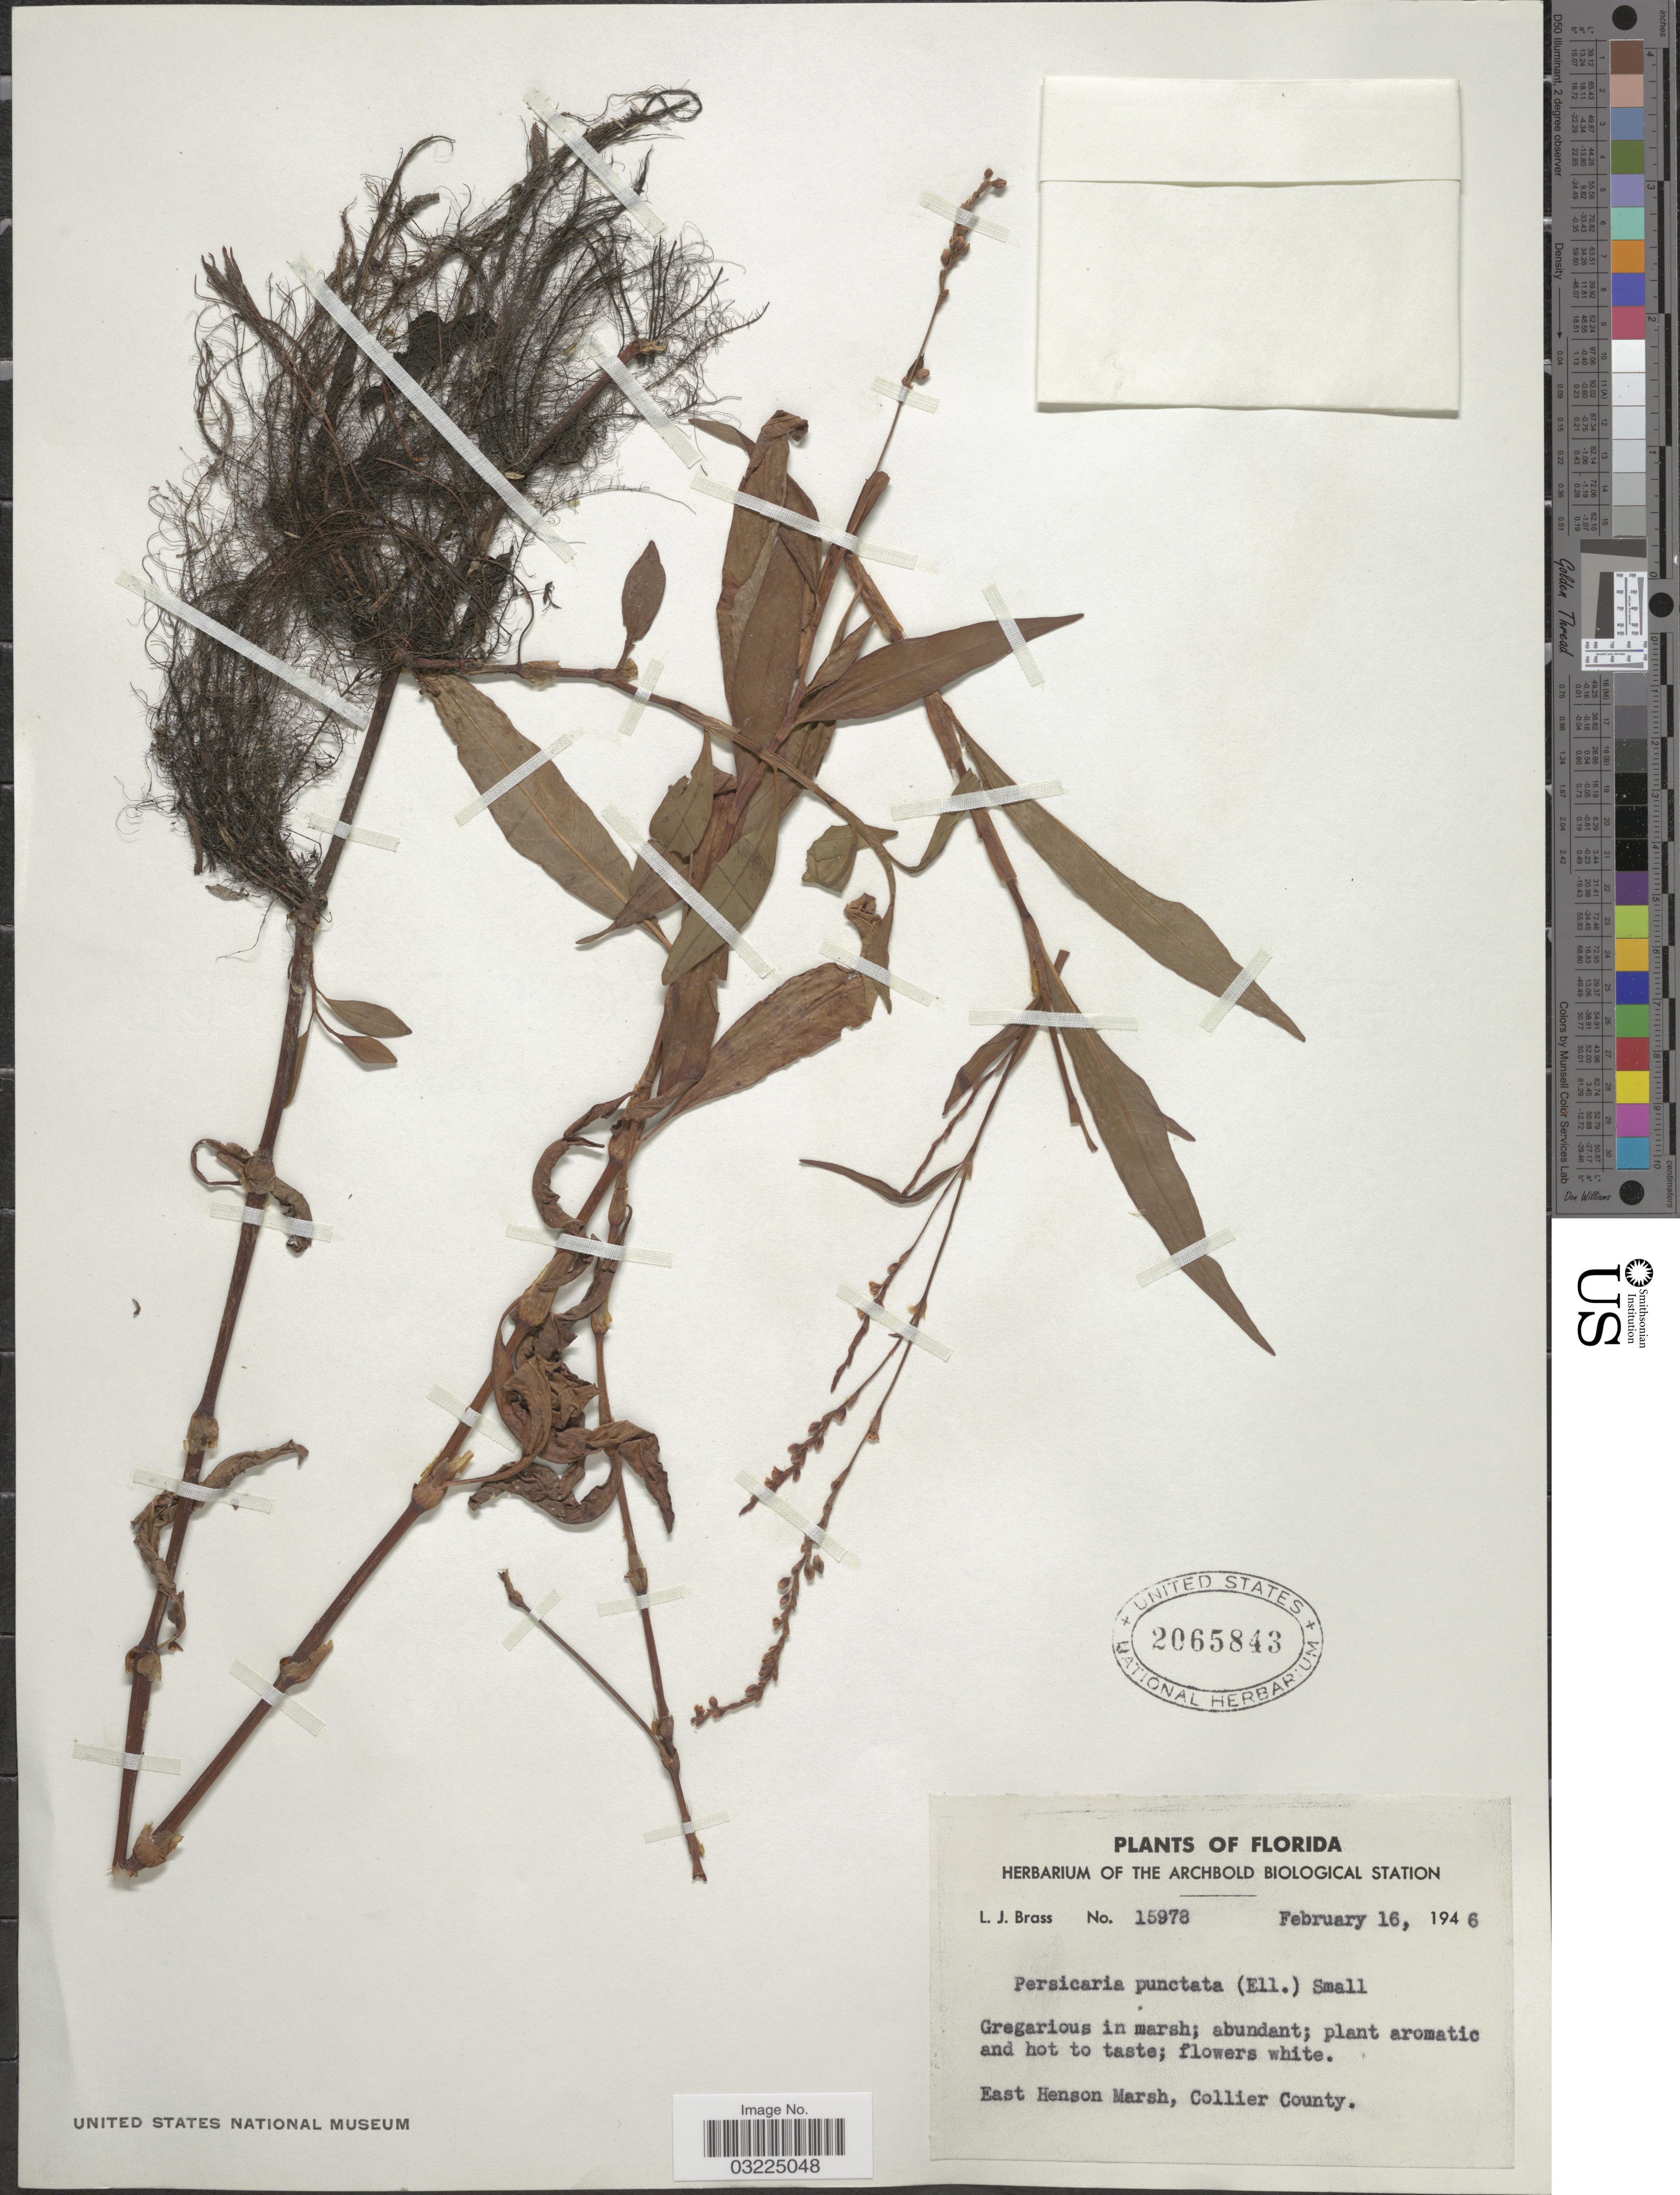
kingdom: Plantae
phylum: Tracheophyta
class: Magnoliopsida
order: Caryophyllales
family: Polygonaceae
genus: Persicaria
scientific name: Persicaria punctata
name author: (Elliott) Small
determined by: Atha, D. E.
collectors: L. J. Brass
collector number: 15978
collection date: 1946-02-16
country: United States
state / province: Florida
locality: East Henson Marsh, Collier County.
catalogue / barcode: US 2065843